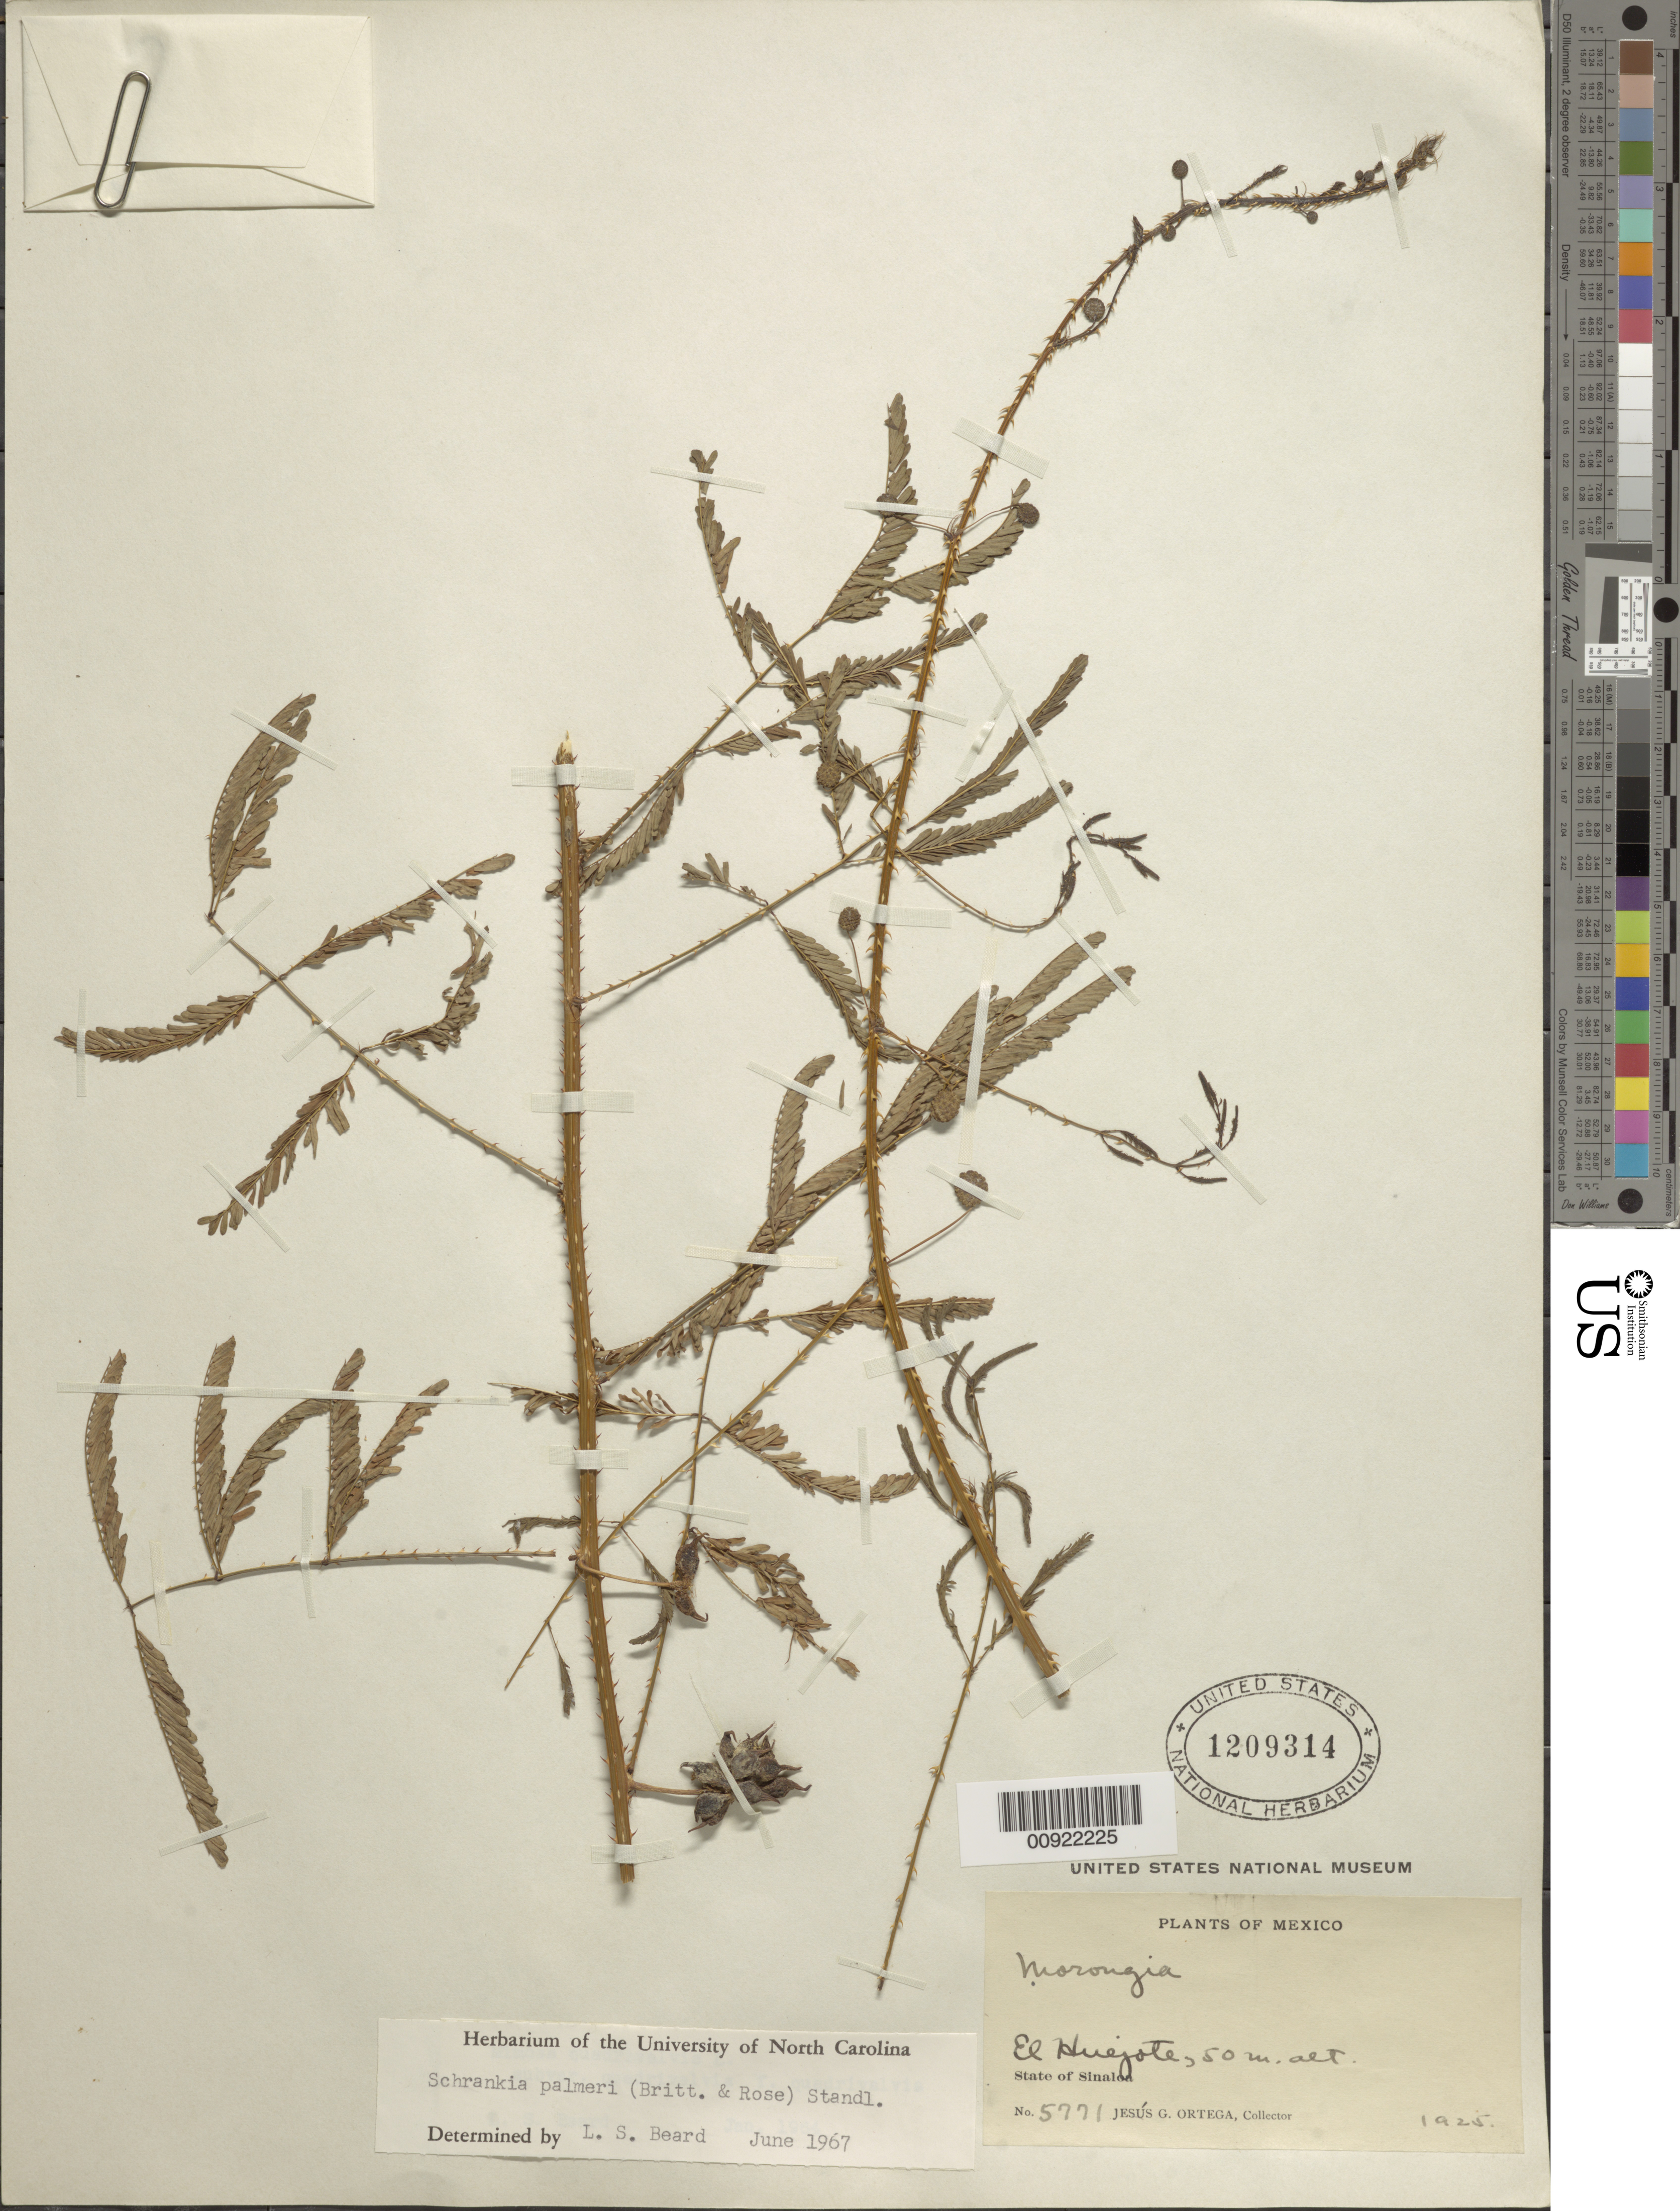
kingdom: Plantae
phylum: Tracheophyta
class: Magnoliopsida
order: Fabales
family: Fabaceae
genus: Mimosa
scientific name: Mimosa palmeri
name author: Rose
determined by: Strong, M. T., (US), Smithsonian Institution - National Museum of Natural History (UNITED STATES)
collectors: J. Ortega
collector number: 5771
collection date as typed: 1925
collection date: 1925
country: Mexico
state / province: Sinaloa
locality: El Huejote, State of Sinaloa.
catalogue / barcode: US 1209314